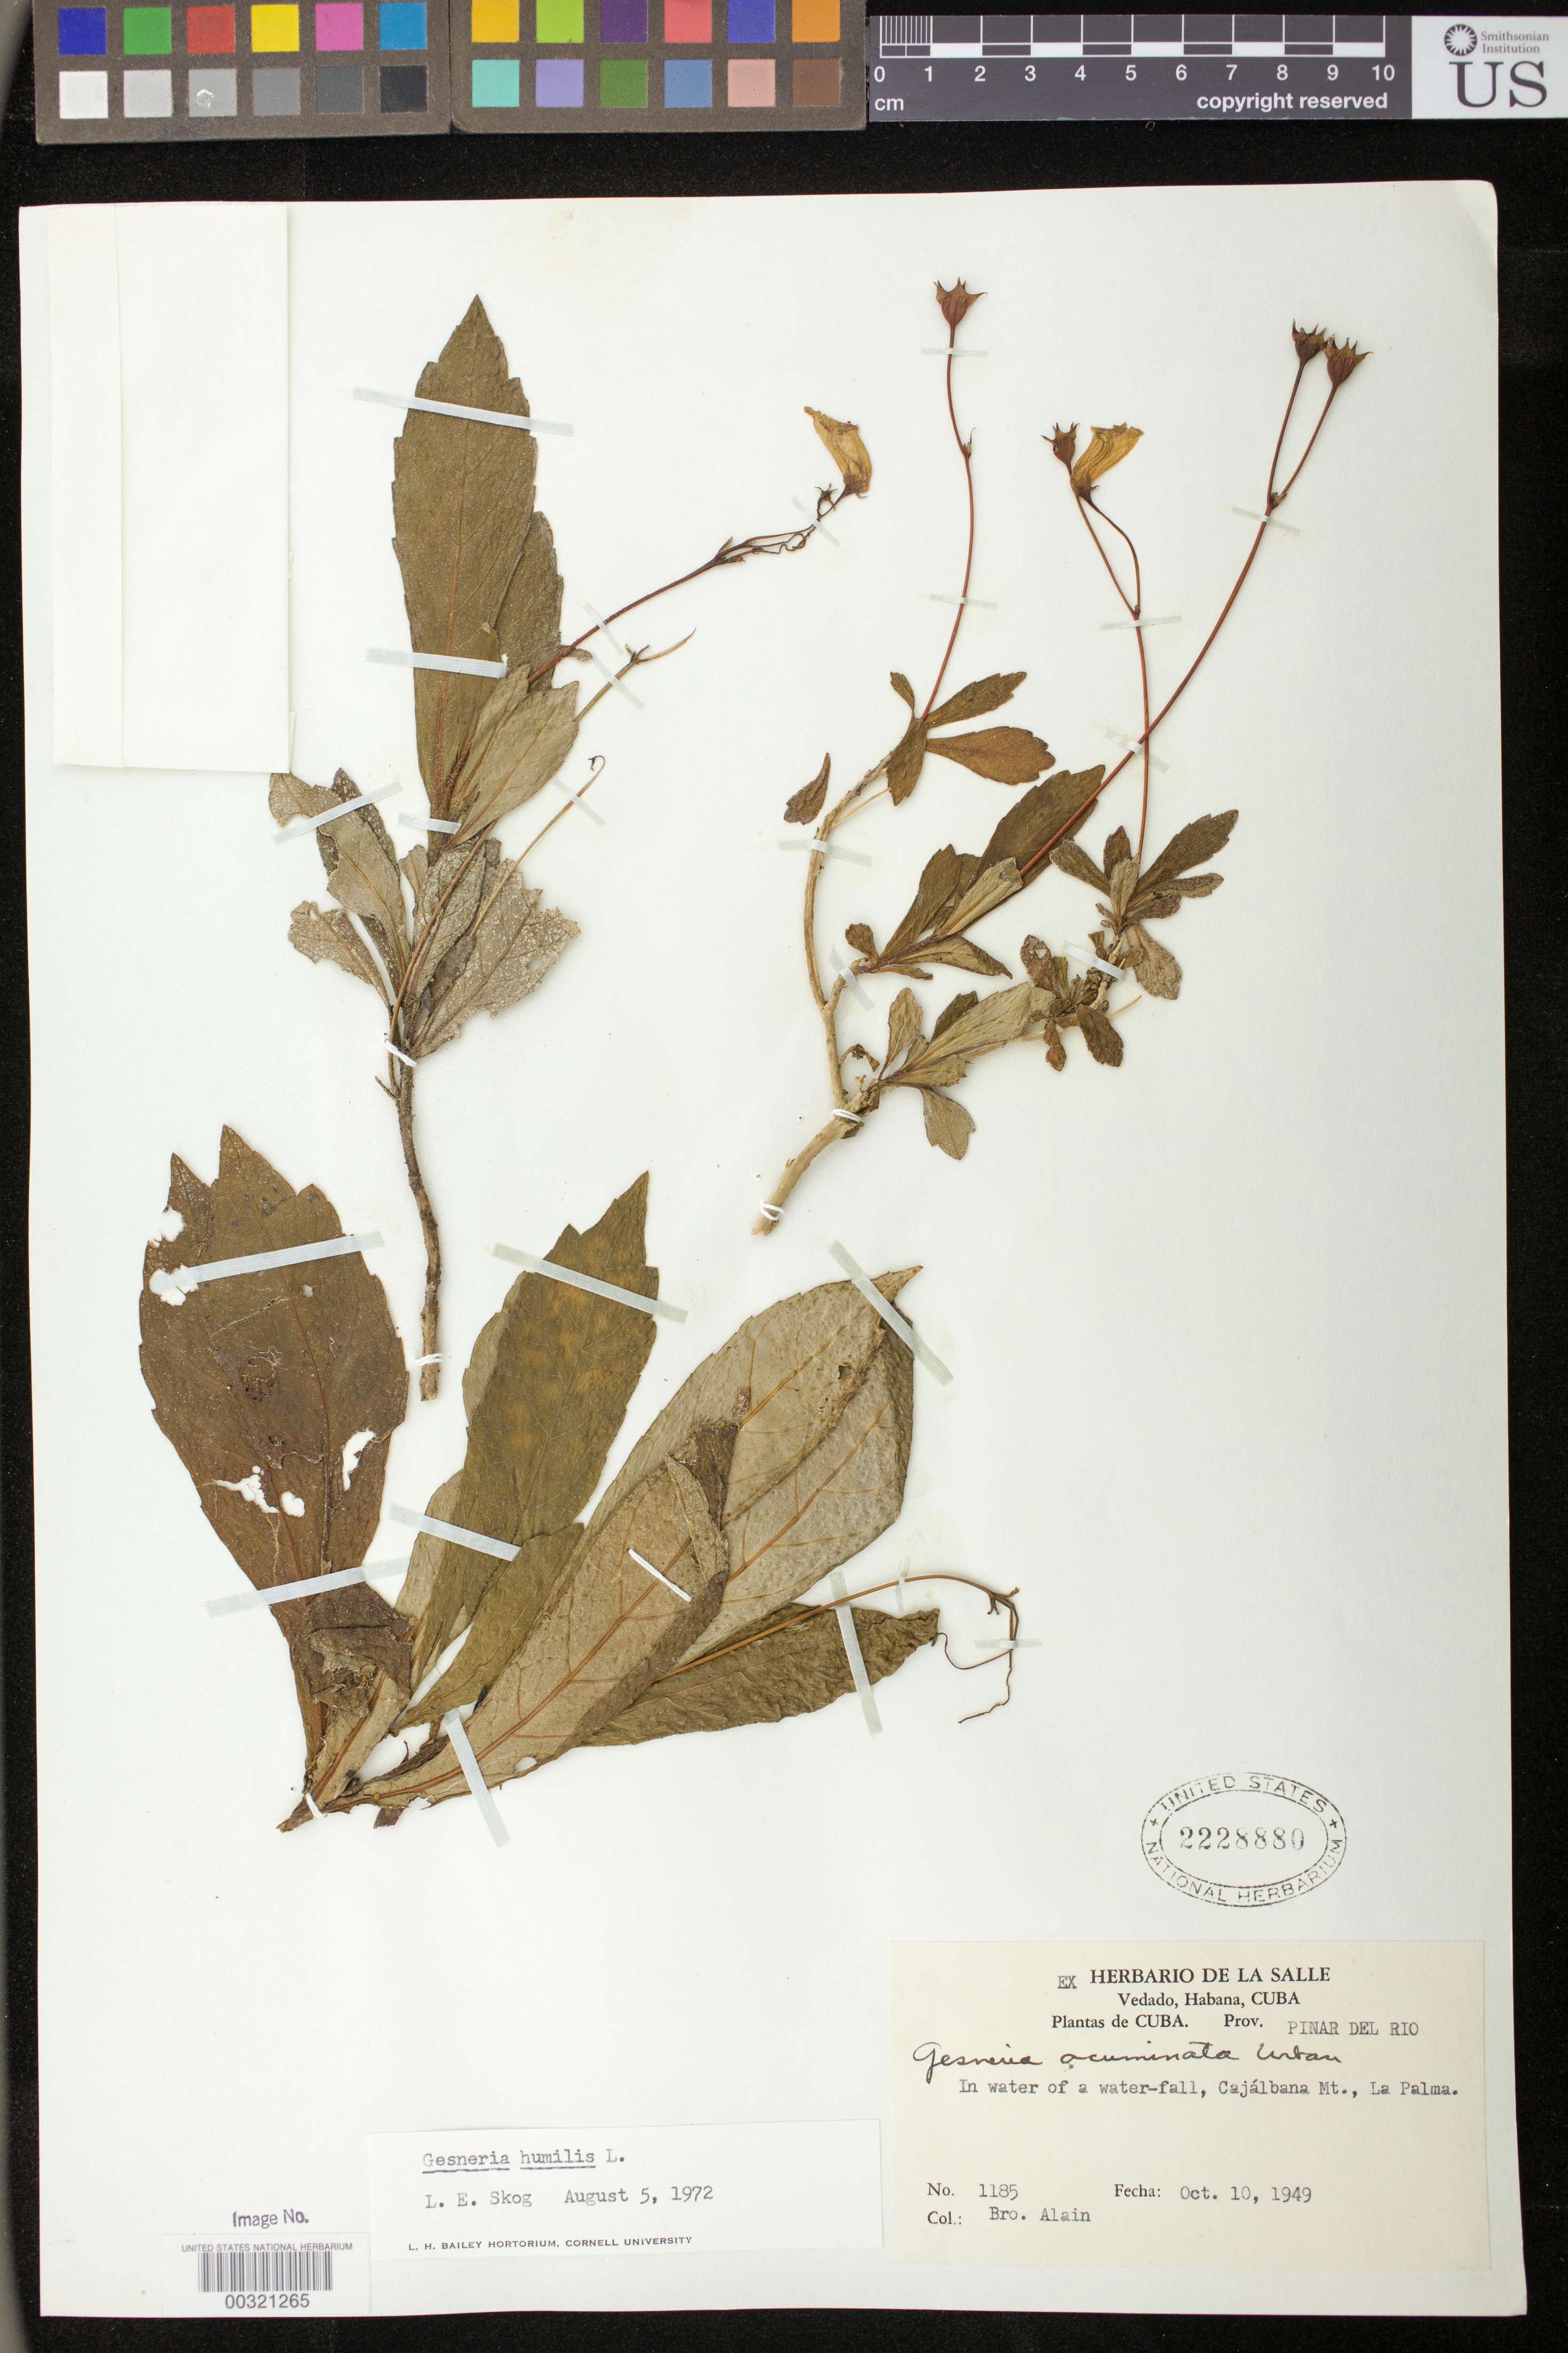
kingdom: Plantae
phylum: Tracheophyta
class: Magnoliopsida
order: Lamiales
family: Gesneriaceae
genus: Gesneria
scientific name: Gesneria humilis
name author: L.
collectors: A. H. Liogier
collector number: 1185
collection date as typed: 10 Oct 1949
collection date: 1949-10-10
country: Cuba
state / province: Pinar del Rio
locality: Cajalbana Mt, La Palma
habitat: In water of a water-fall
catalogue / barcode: US 2228880